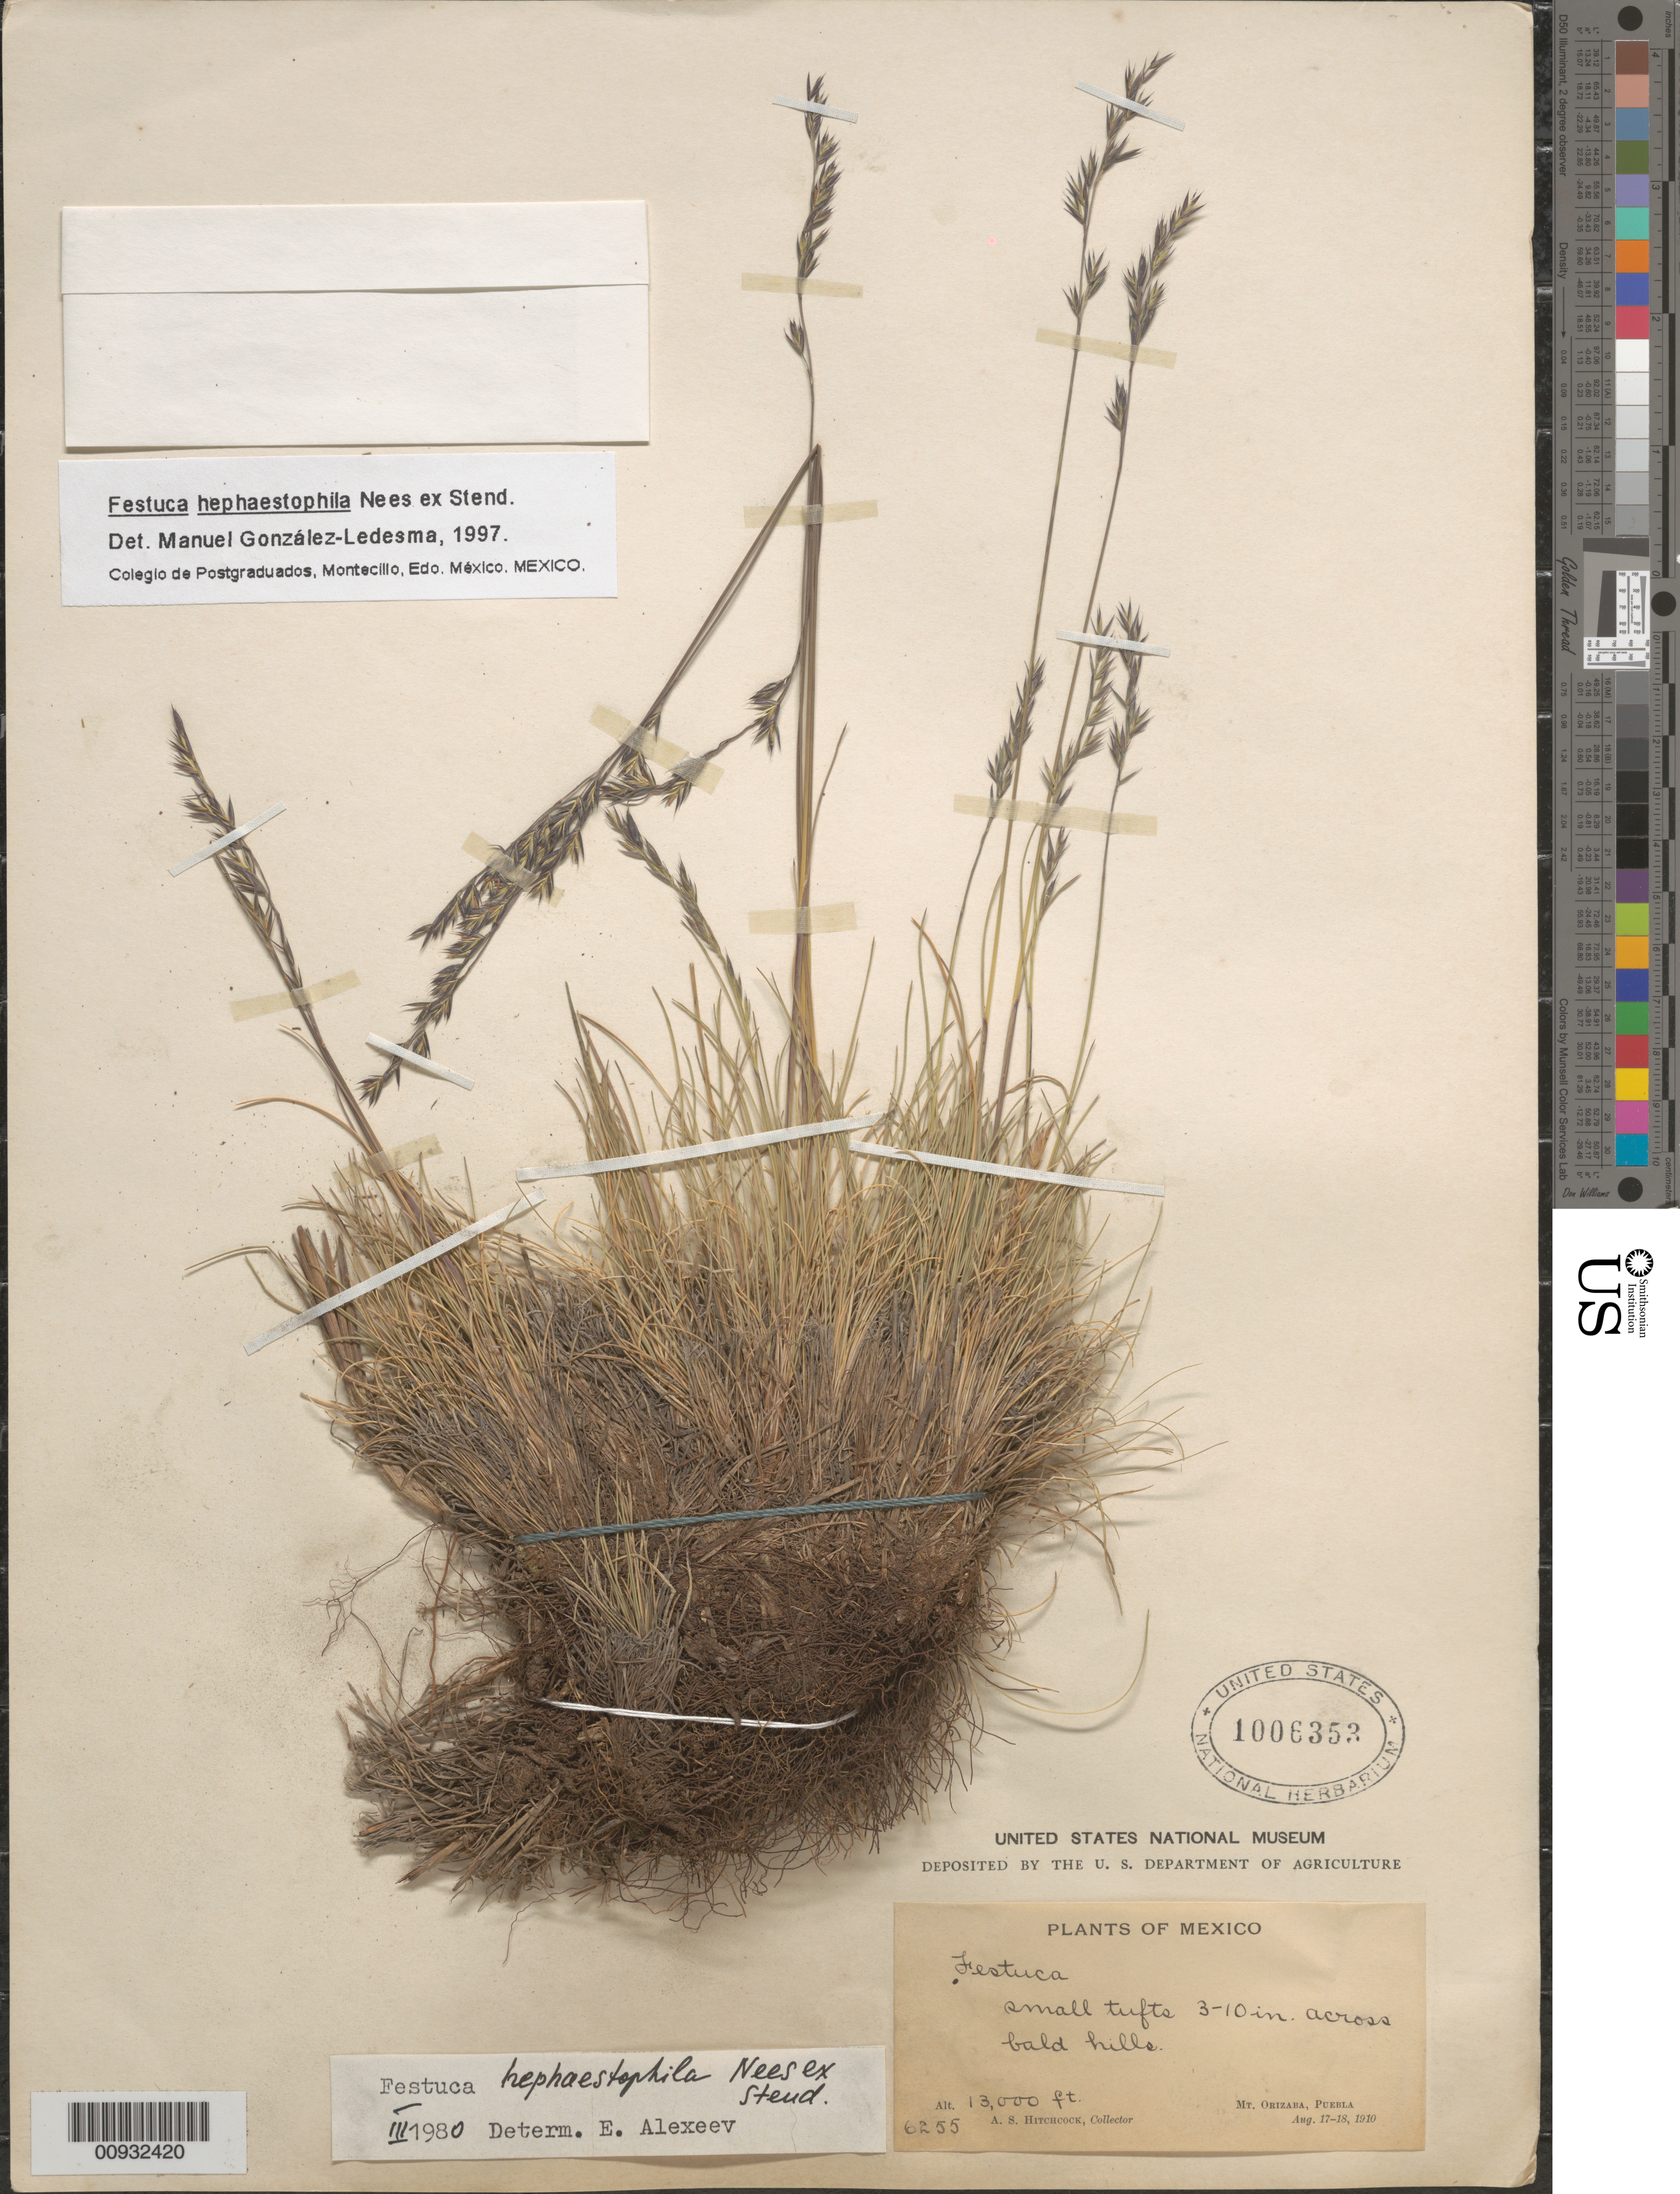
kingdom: Plantae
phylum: Tracheophyta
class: Liliopsida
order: Poales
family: Poaceae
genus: Festuca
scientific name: Festuca hephaestophila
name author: Nees ex Steud.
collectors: A. S. Hitchcock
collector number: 6255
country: Mexico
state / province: Puebla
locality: Mt. Orizaba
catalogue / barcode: US 1006353